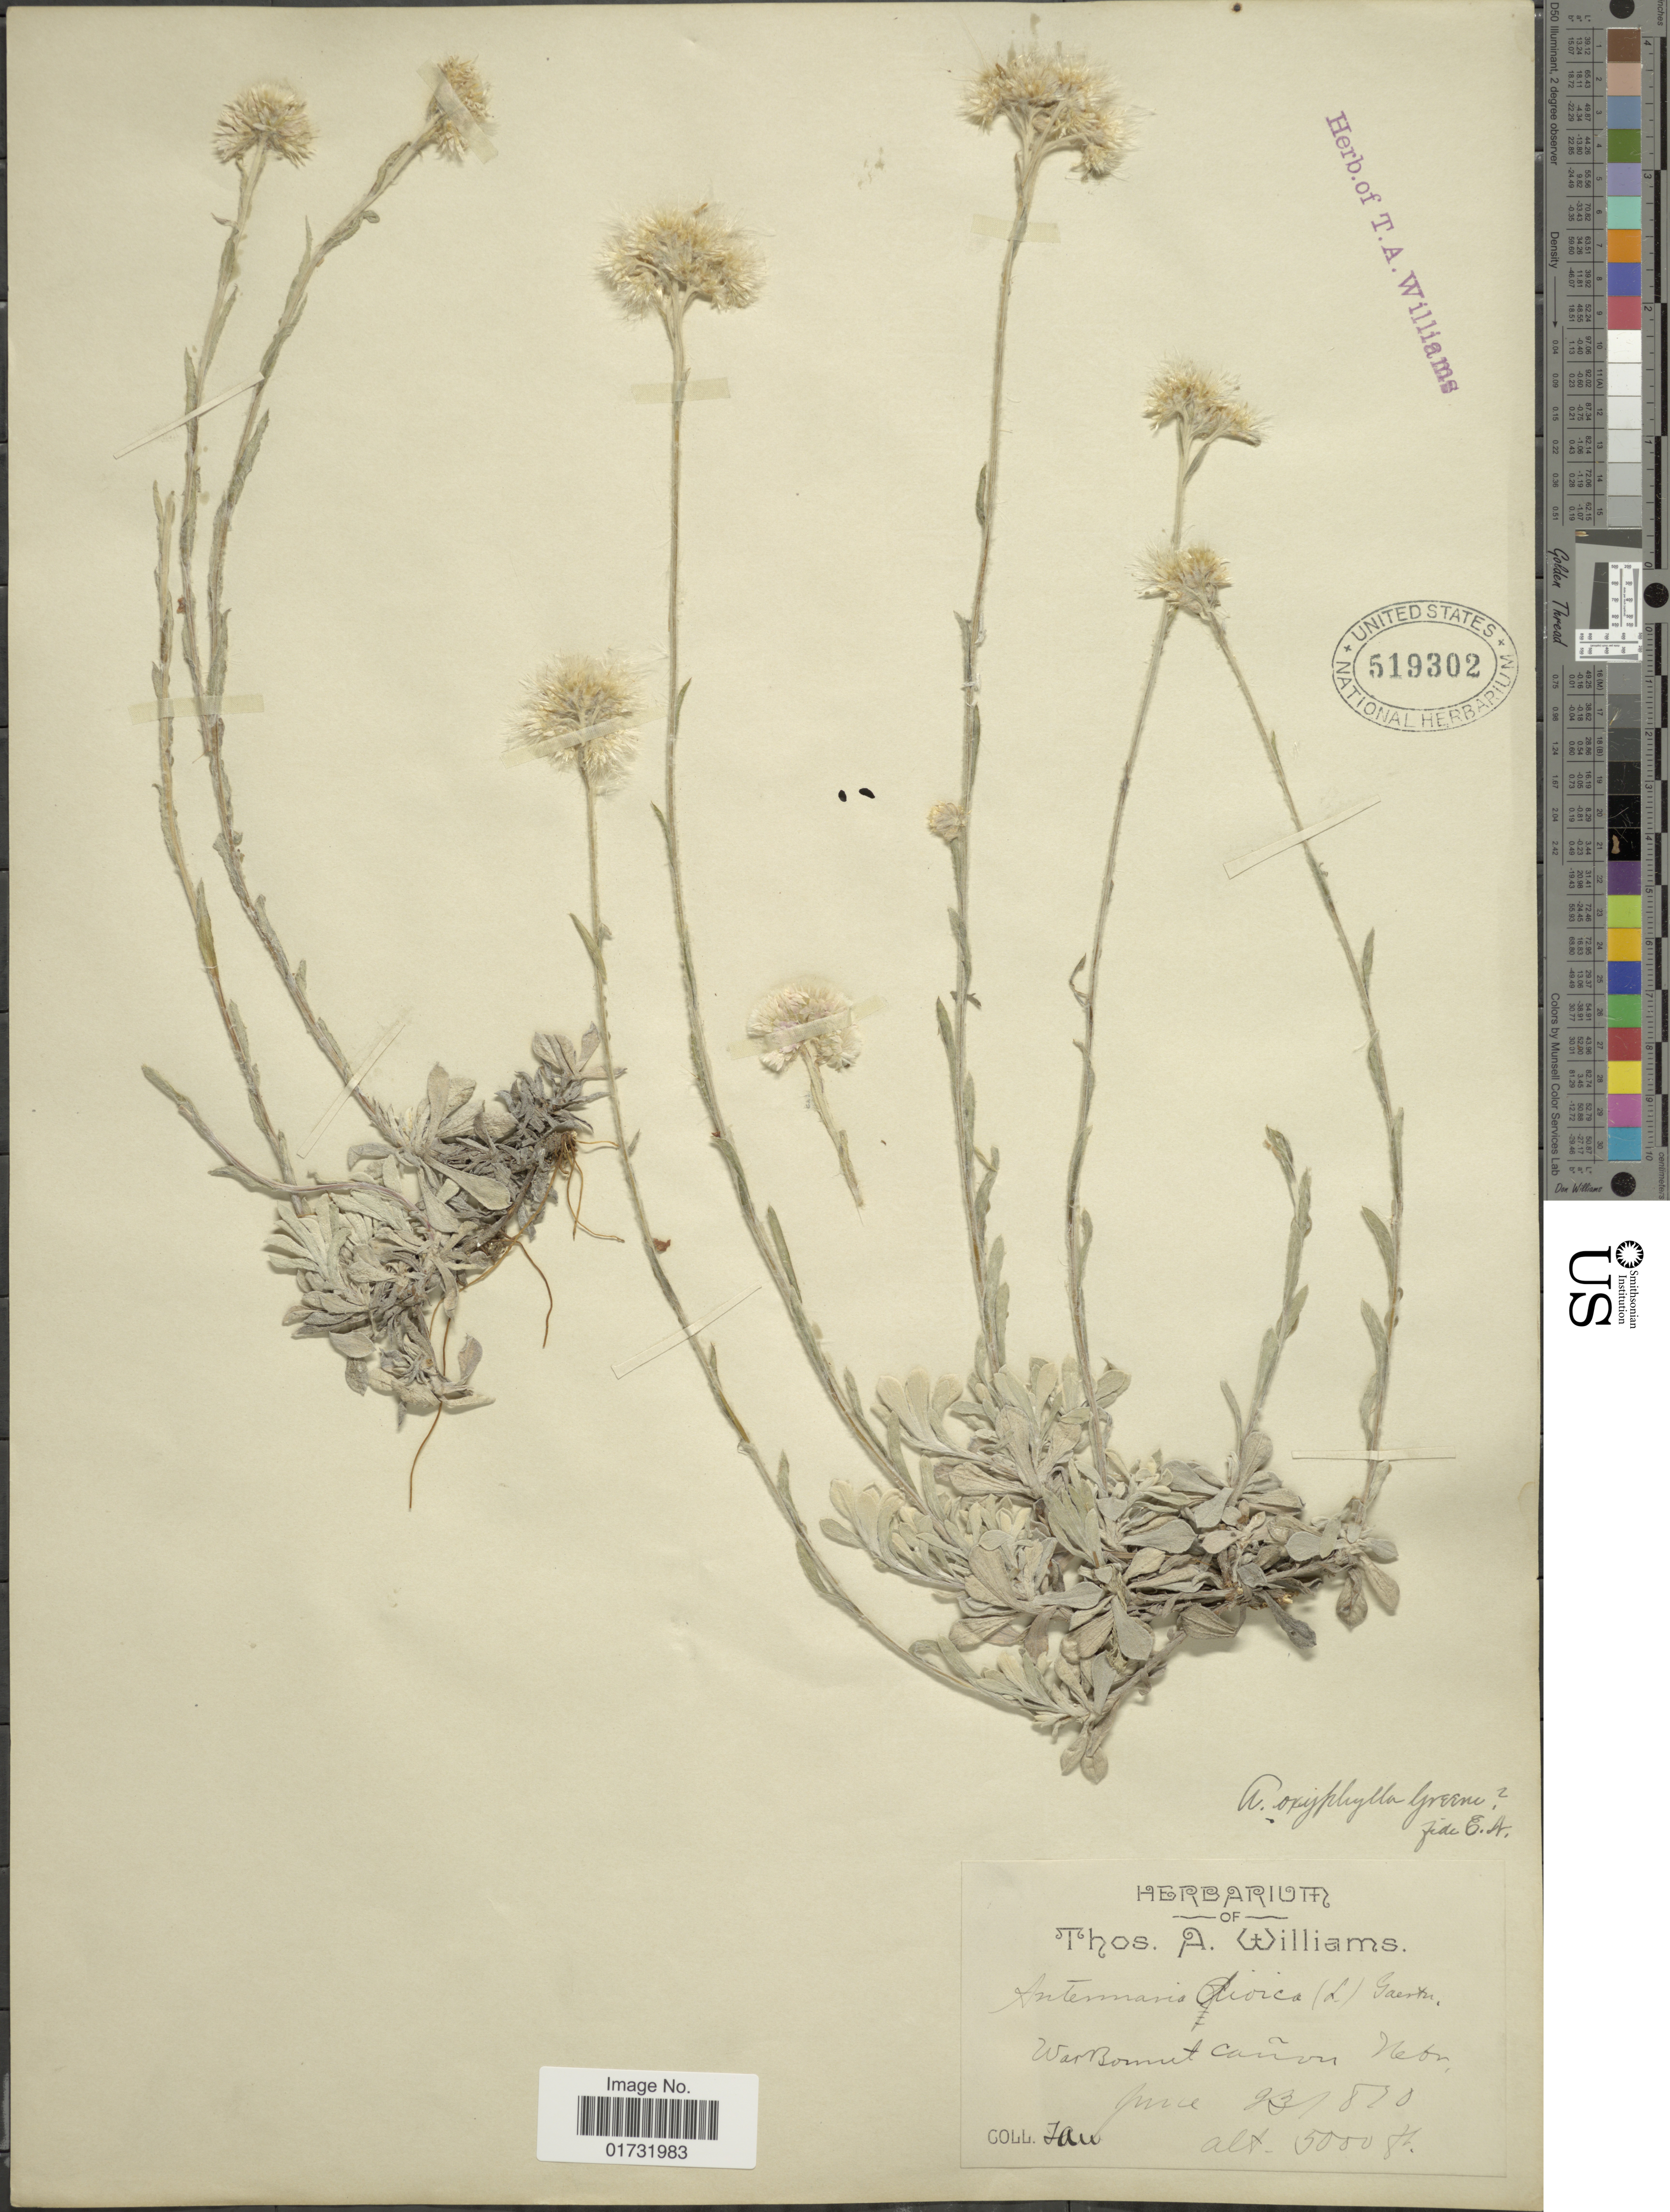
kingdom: Plantae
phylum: Tracheophyta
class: Magnoliopsida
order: Asterales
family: Asteraceae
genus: Antennaria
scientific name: Antennaria oxyphylla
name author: Greene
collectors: T. A. Williams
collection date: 1890-06-23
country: United States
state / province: Nebraska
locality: War Bonnet Cañon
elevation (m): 1524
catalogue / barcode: US 519302